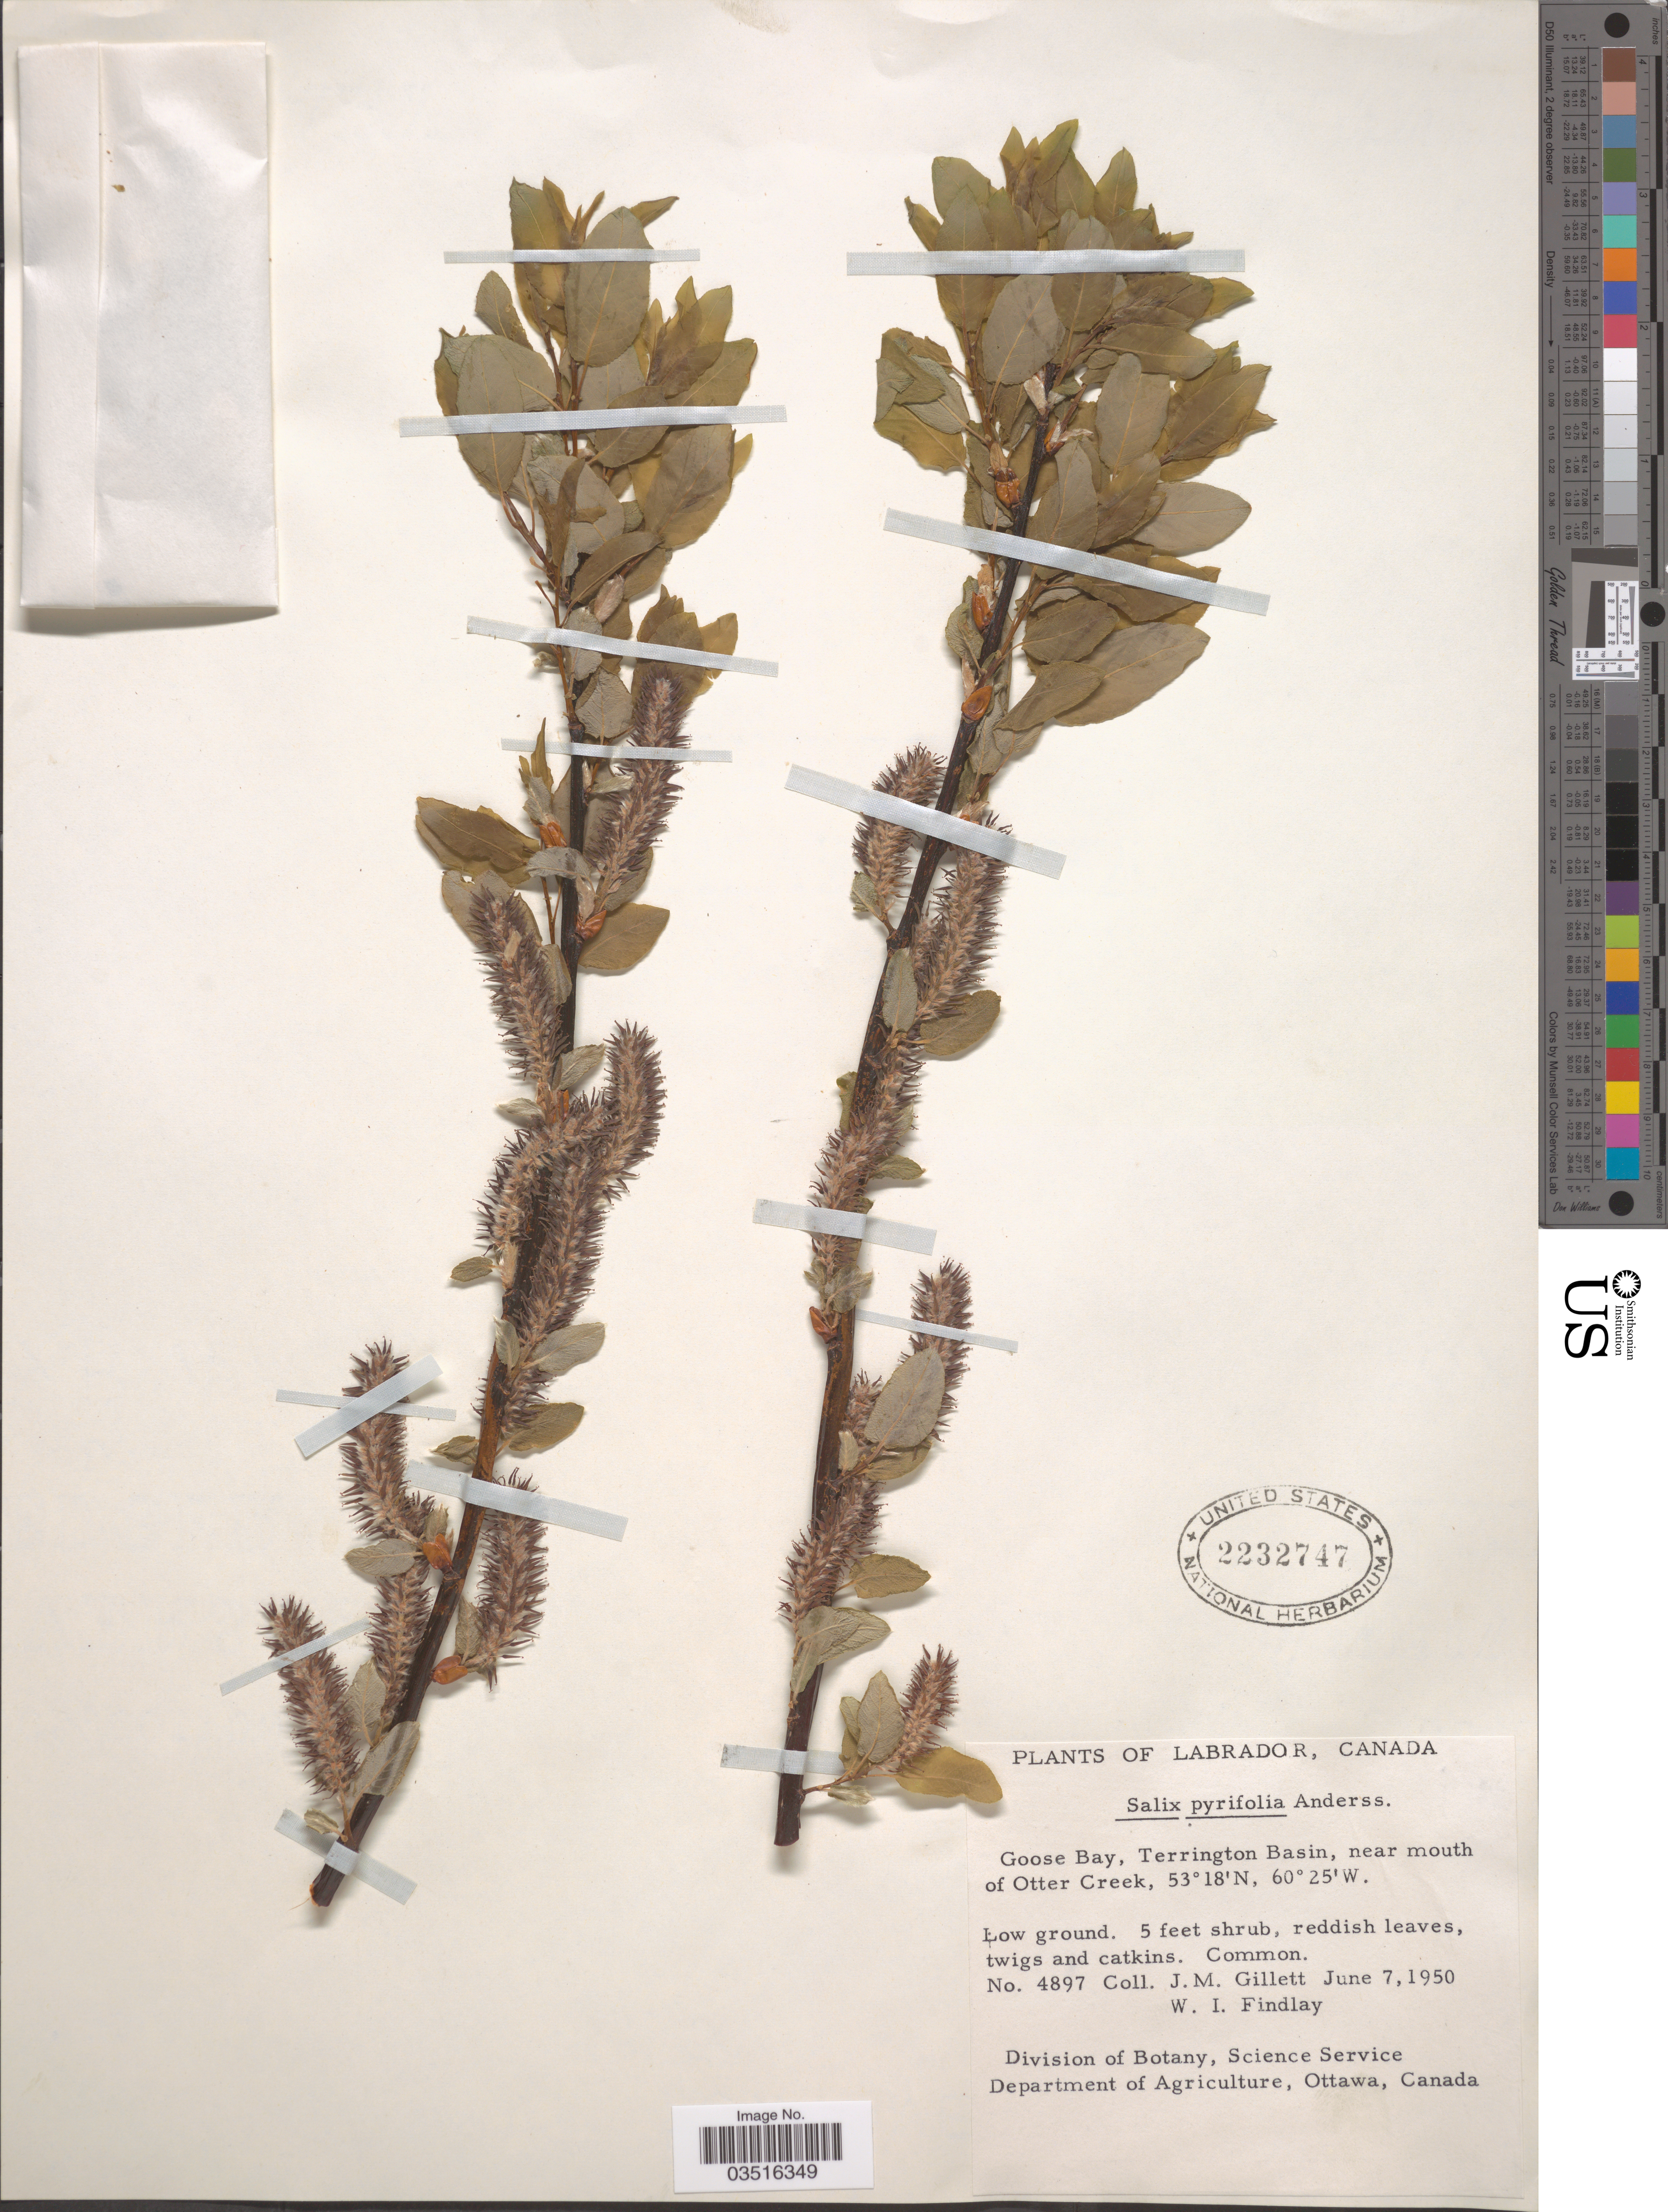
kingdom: Plantae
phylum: Tracheophyta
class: Magnoliopsida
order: Malpighiales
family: Salicaceae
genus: Salix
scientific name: Salix pyrifolia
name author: Ledeb.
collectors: J. M. Gillett & W. Findlay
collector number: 4897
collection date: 1950-06-07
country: Canada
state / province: Newfoundland and Labrador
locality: Labrador. Goose Bay, Terrington Basin, near mouth of Otter Creek.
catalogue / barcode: US 2232747